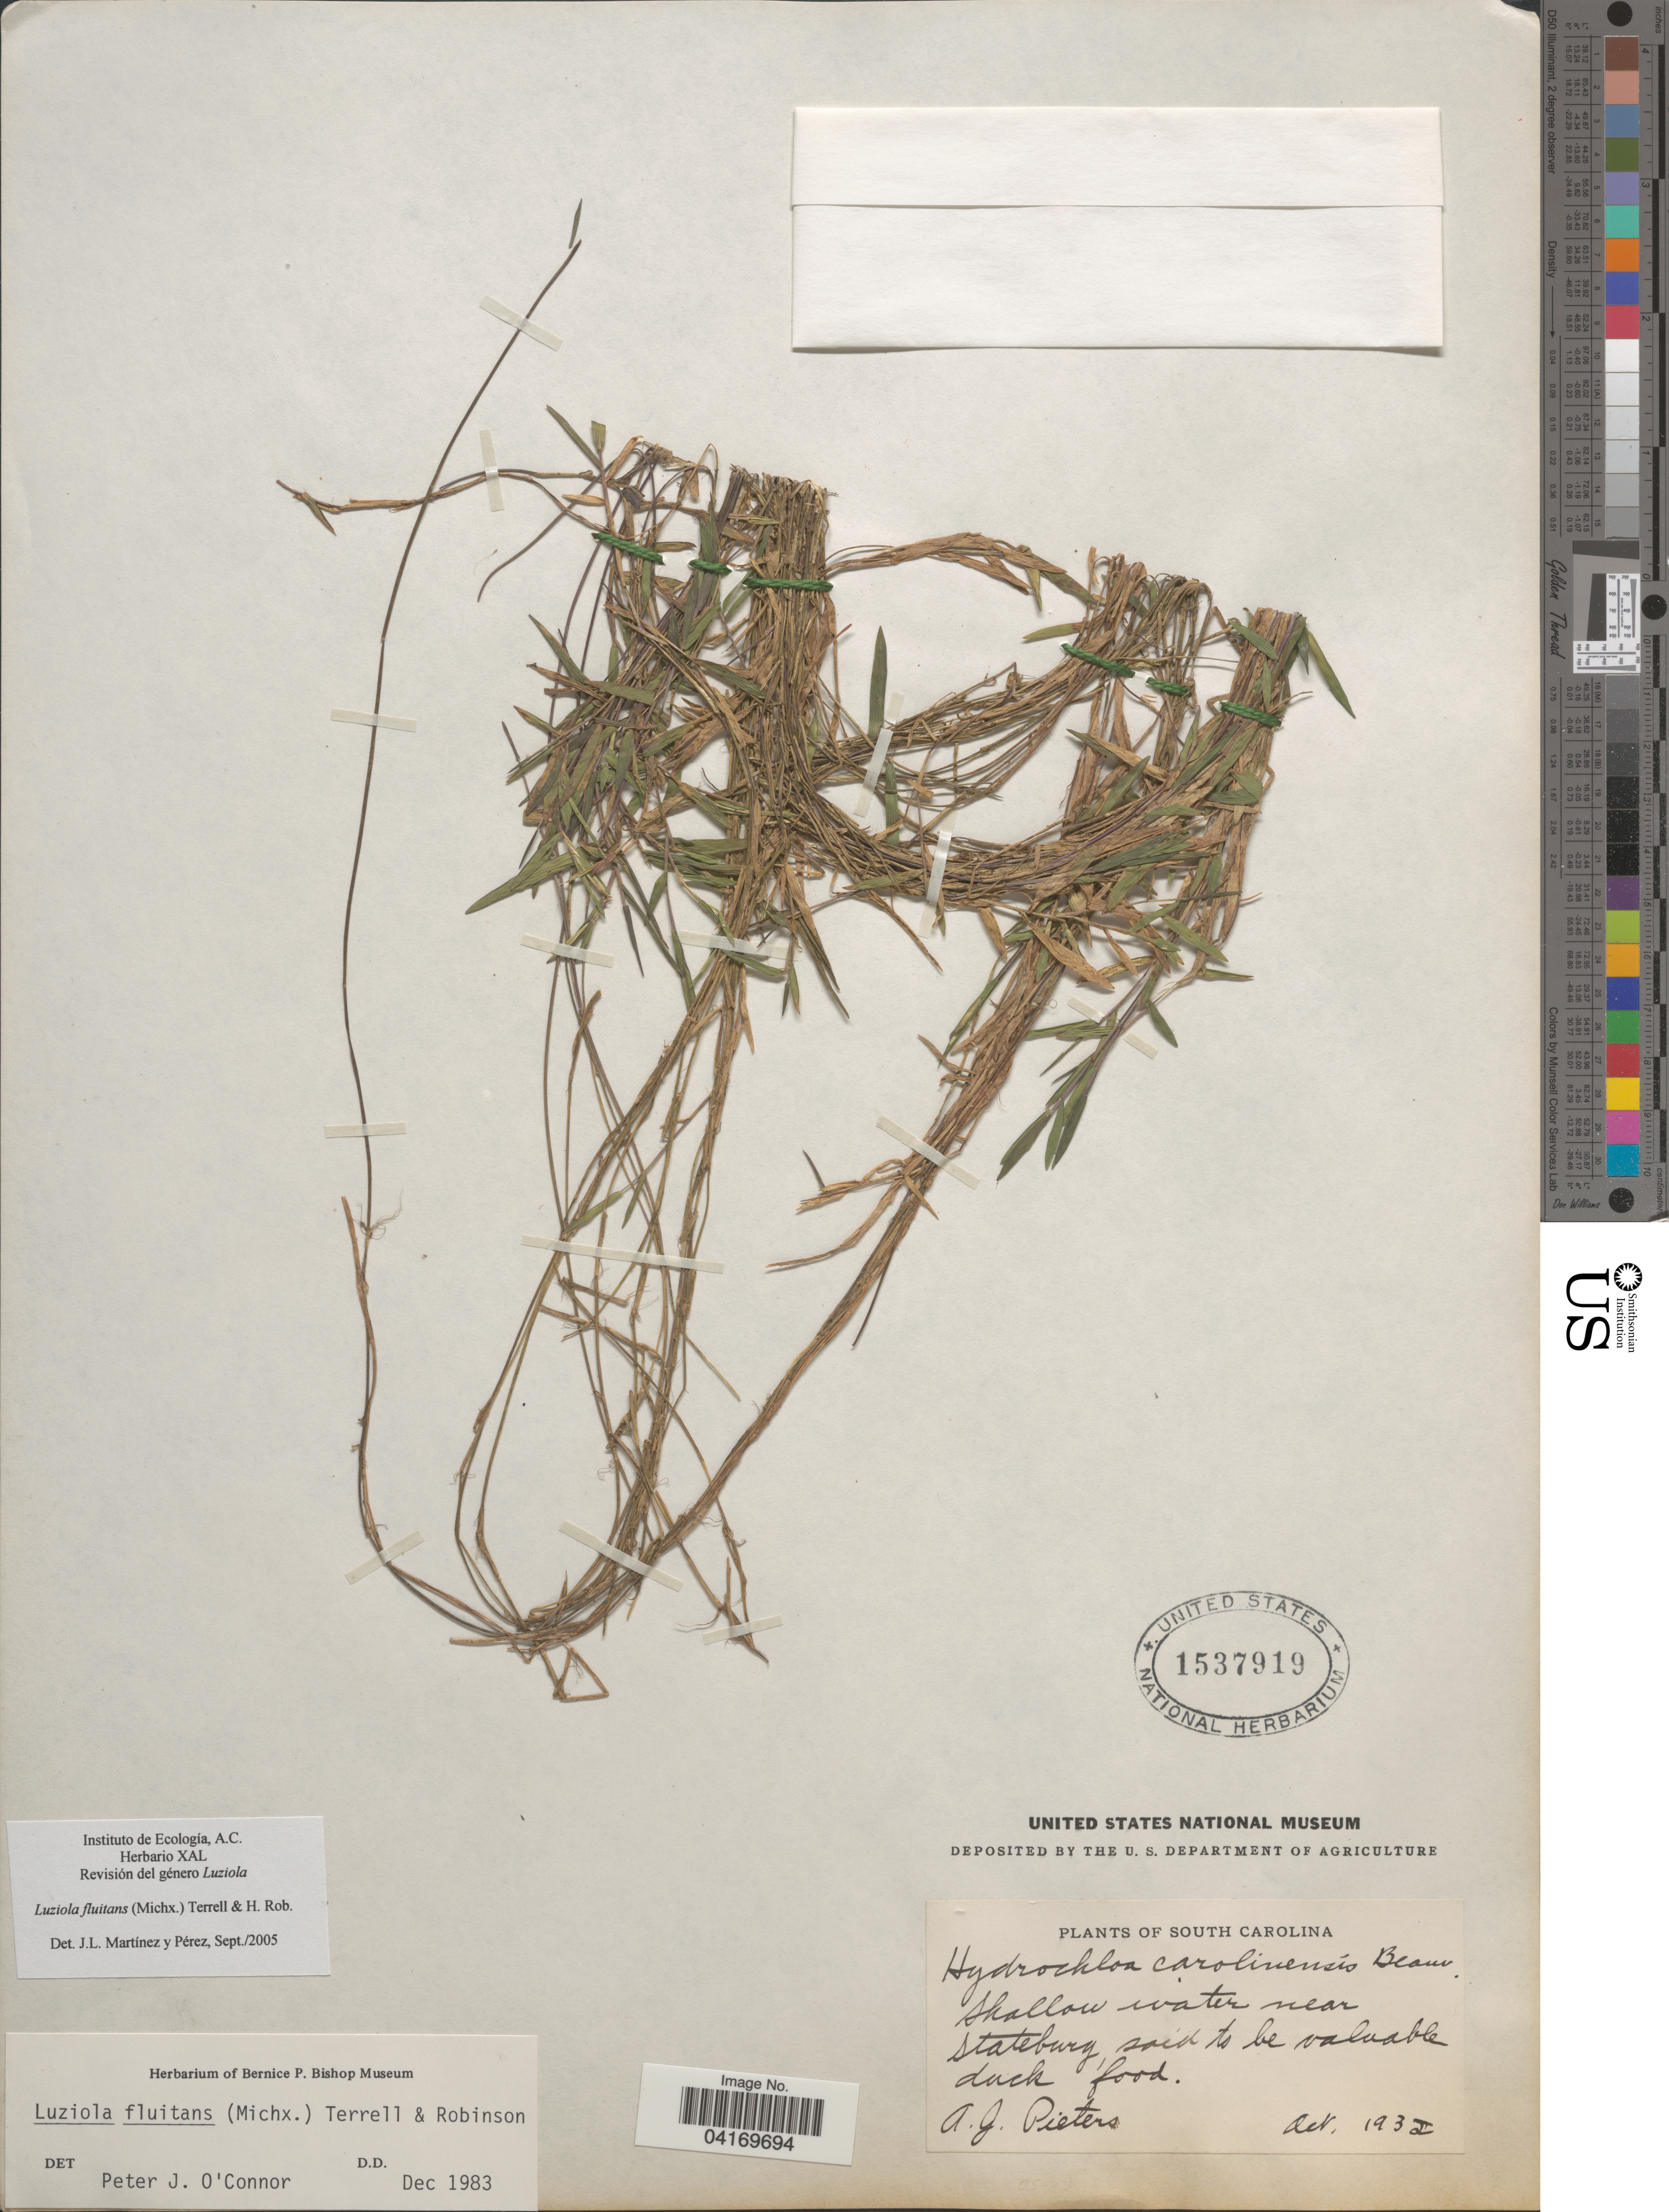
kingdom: Plantae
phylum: Tracheophyta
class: Liliopsida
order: Poales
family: Poaceae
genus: Luziola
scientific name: Luziola fluitans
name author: (Michx.) Terrell & H. Rob.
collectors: A. Pieters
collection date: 1932-10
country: United States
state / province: South Carolina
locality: Stateburg.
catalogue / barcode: US 1537919